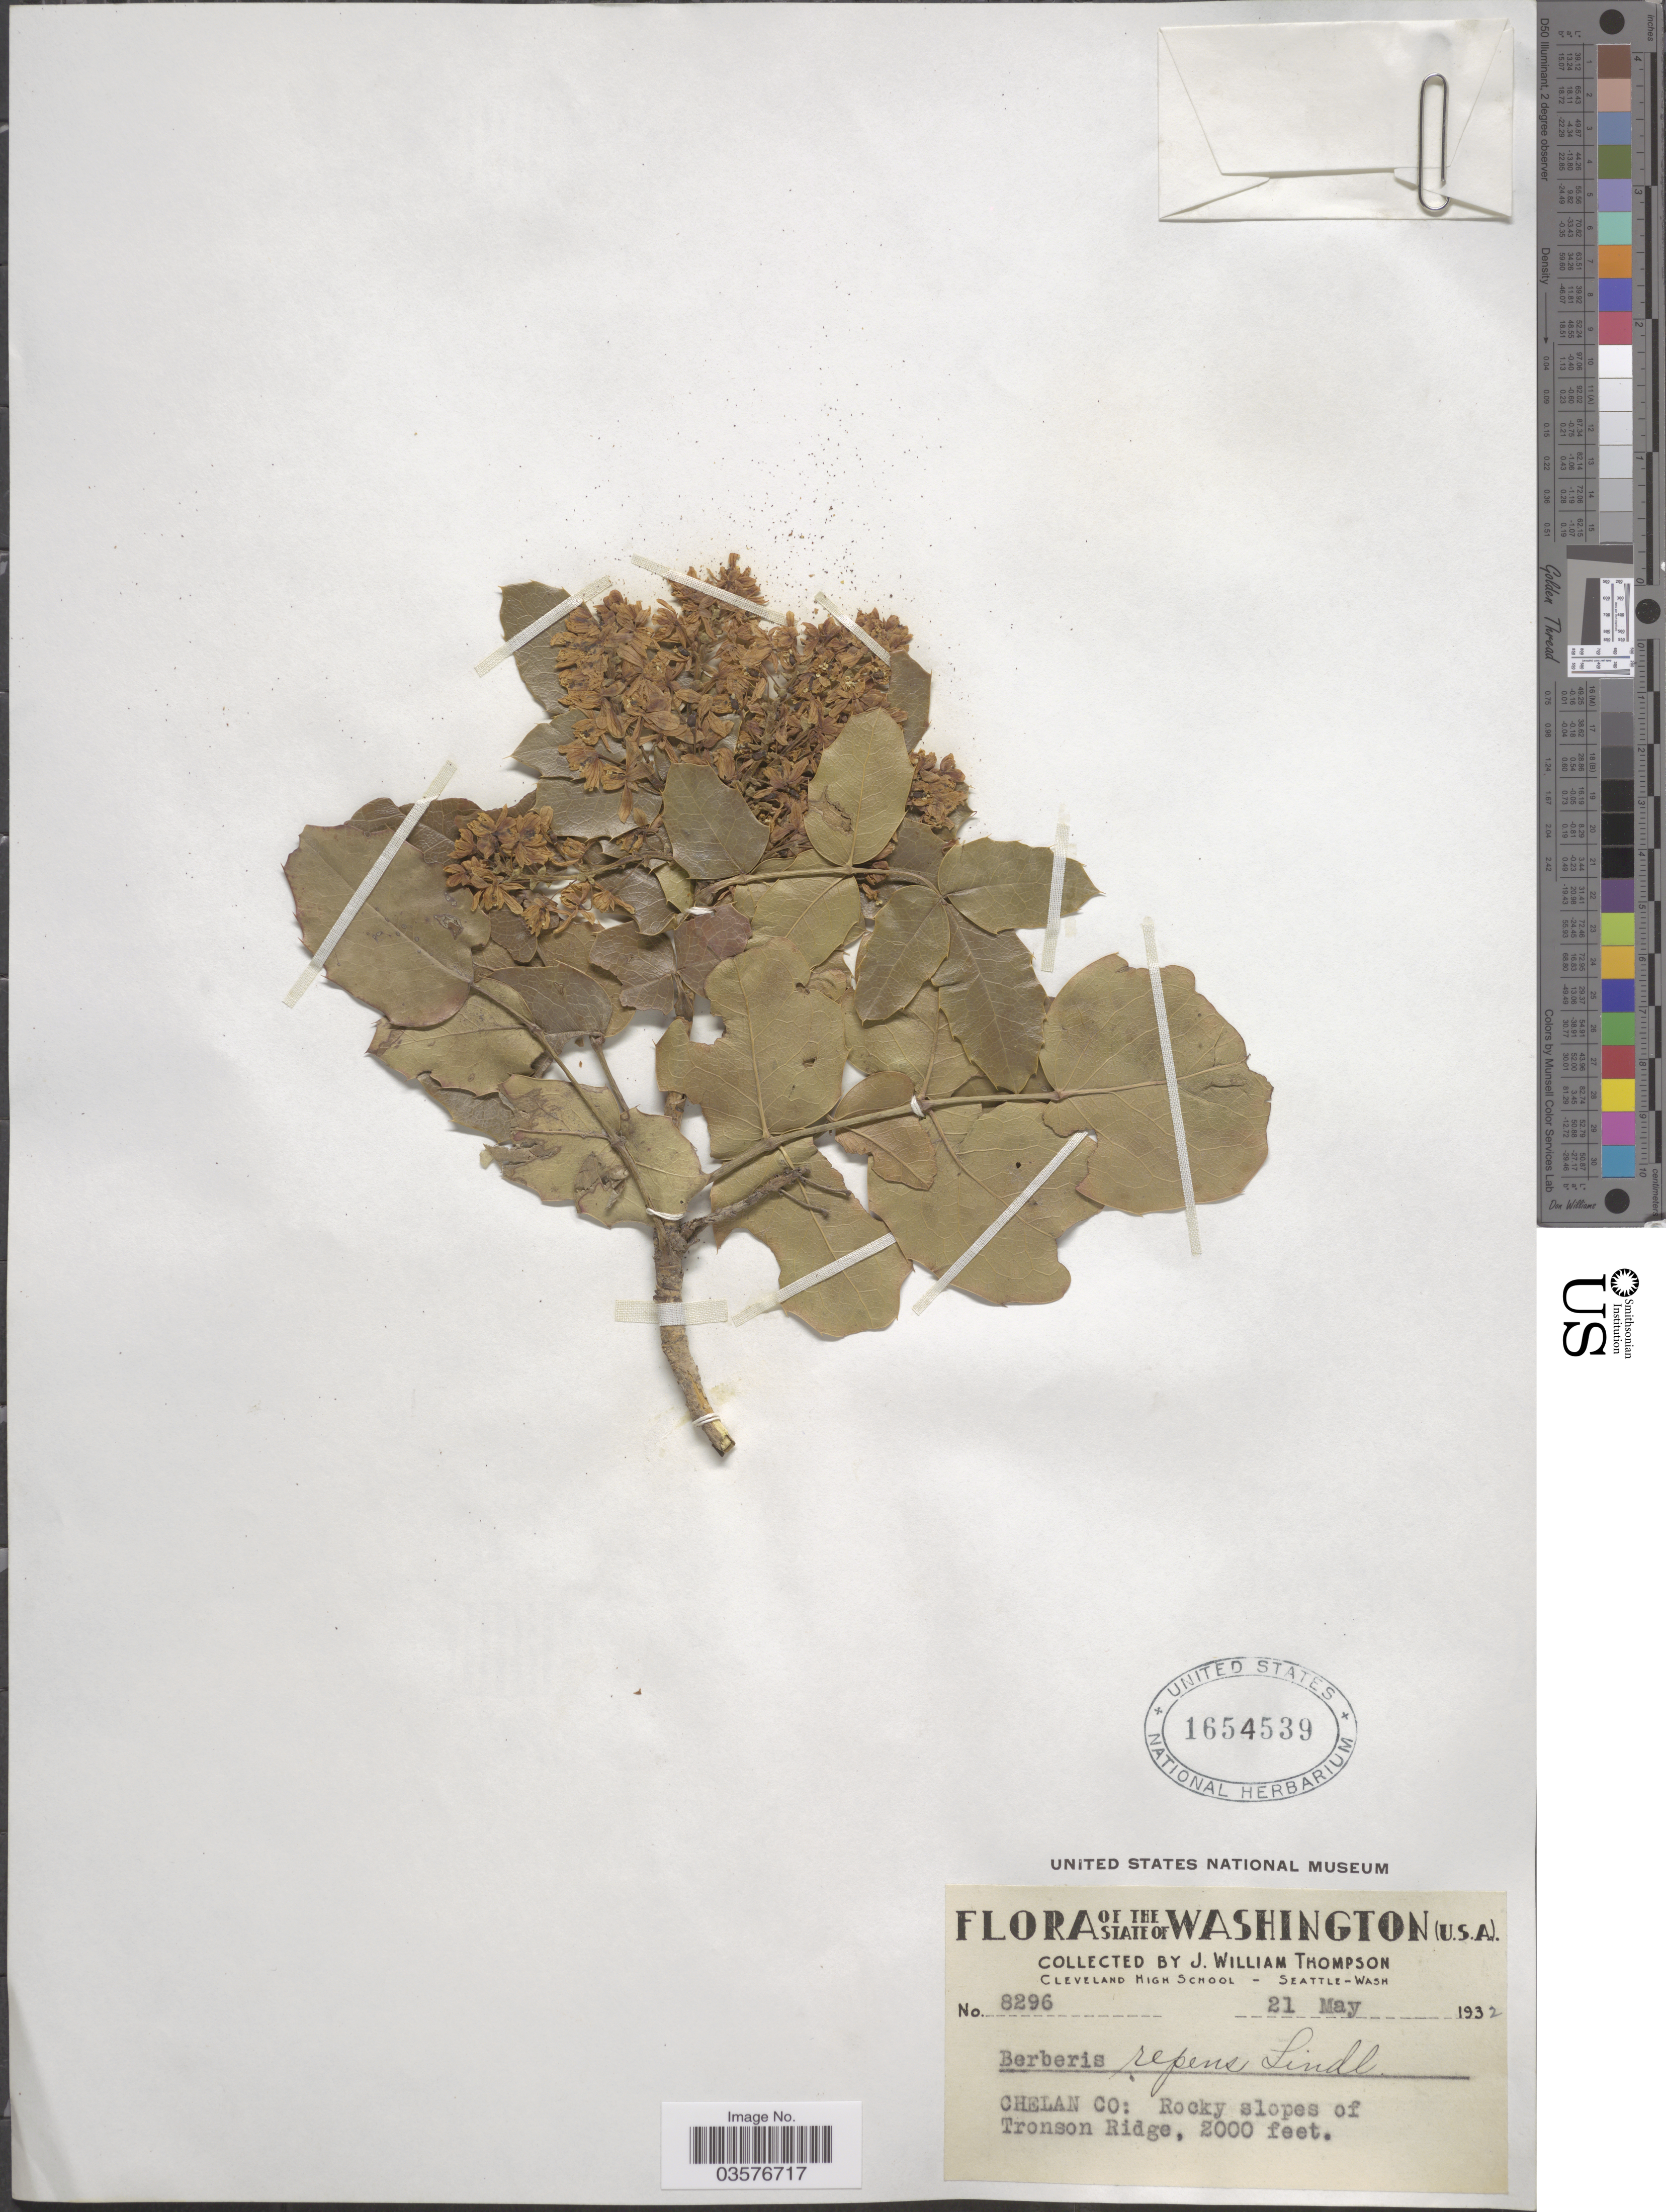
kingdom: Plantae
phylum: Tracheophyta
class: Magnoliopsida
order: Ranunculales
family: Berberidaceae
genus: Mahonia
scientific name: Mahonia repens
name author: (Lindl.) G. Don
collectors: J. W. Thompson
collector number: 8296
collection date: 1932-05-21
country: United States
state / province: Washington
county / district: Chelan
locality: Chelan Co: Rocky slopes of Tronson Ridge.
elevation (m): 610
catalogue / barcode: US 1654539